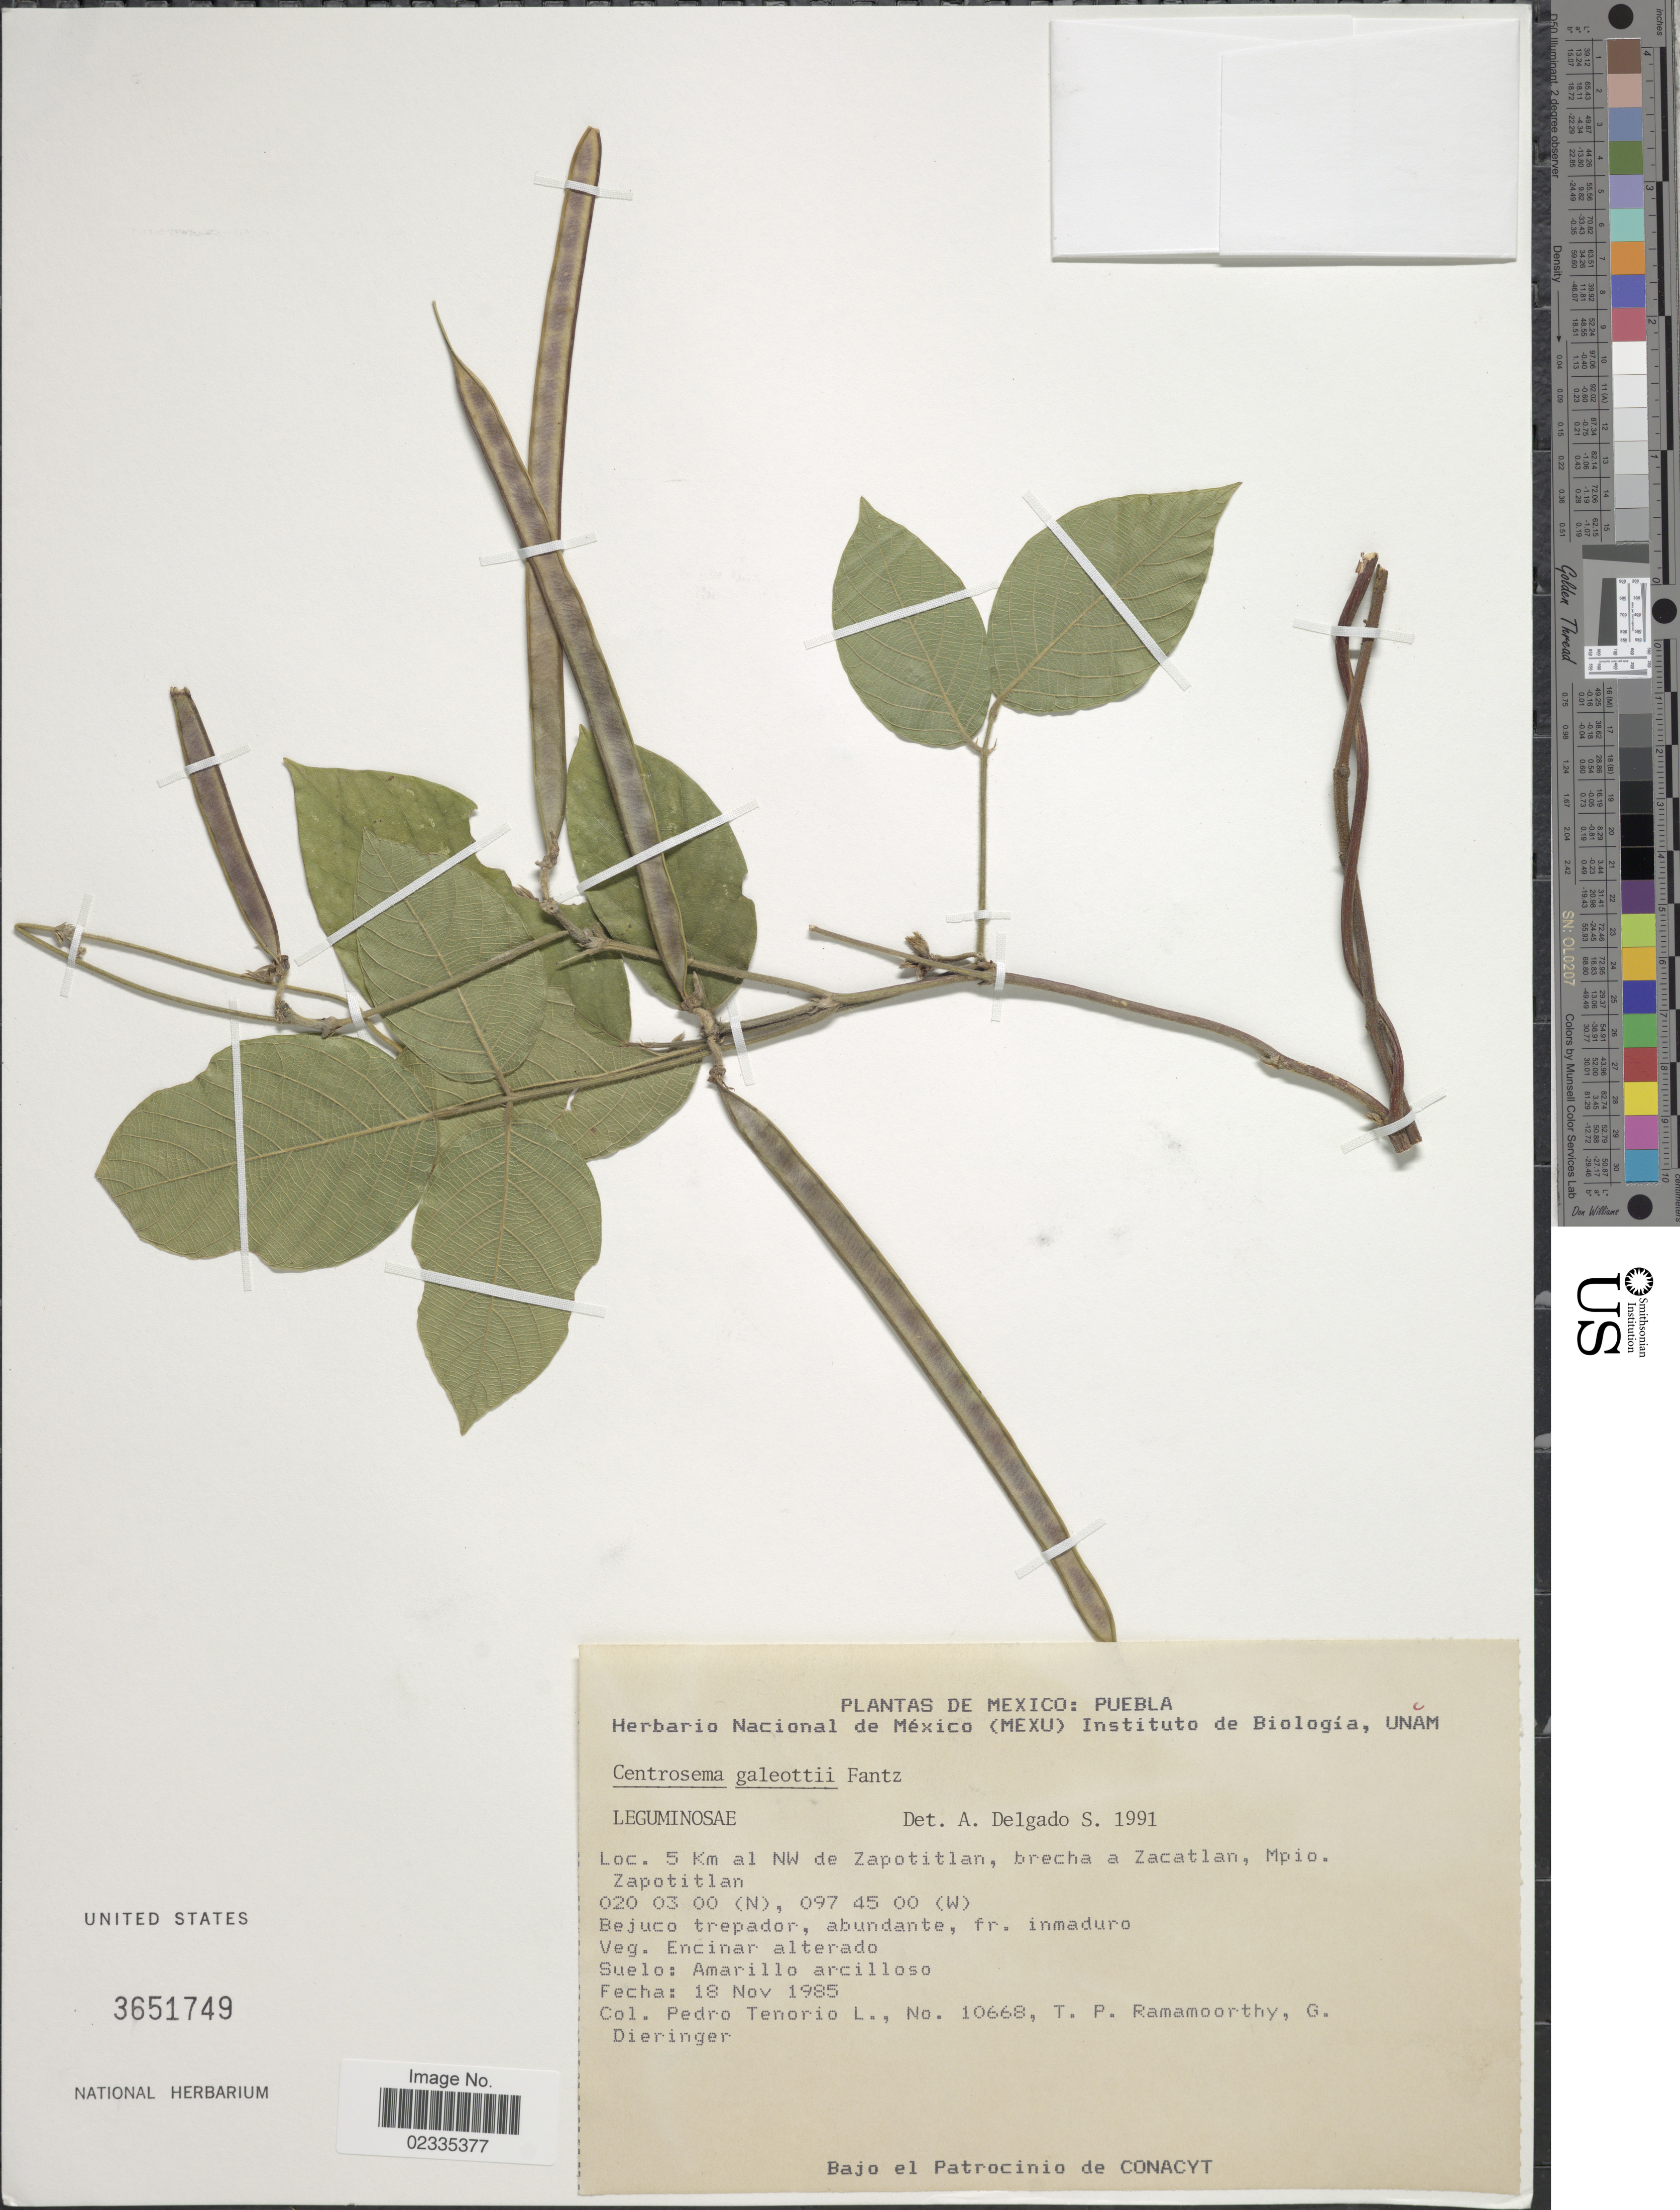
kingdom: Plantae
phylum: Tracheophyta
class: Magnoliopsida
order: Fabales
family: Fabaceae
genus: Centrosema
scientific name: Centrosema galeottii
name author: Fantz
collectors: P. Tenorio L., T. P. Ramamoorthy & G. Dieringer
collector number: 10668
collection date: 1985-11-18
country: Mexico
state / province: Puebla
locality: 5 Km al NW de Zapotitlan. brecha a Zacatlan, Mpio. Zapotitlan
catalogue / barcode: US 2651749